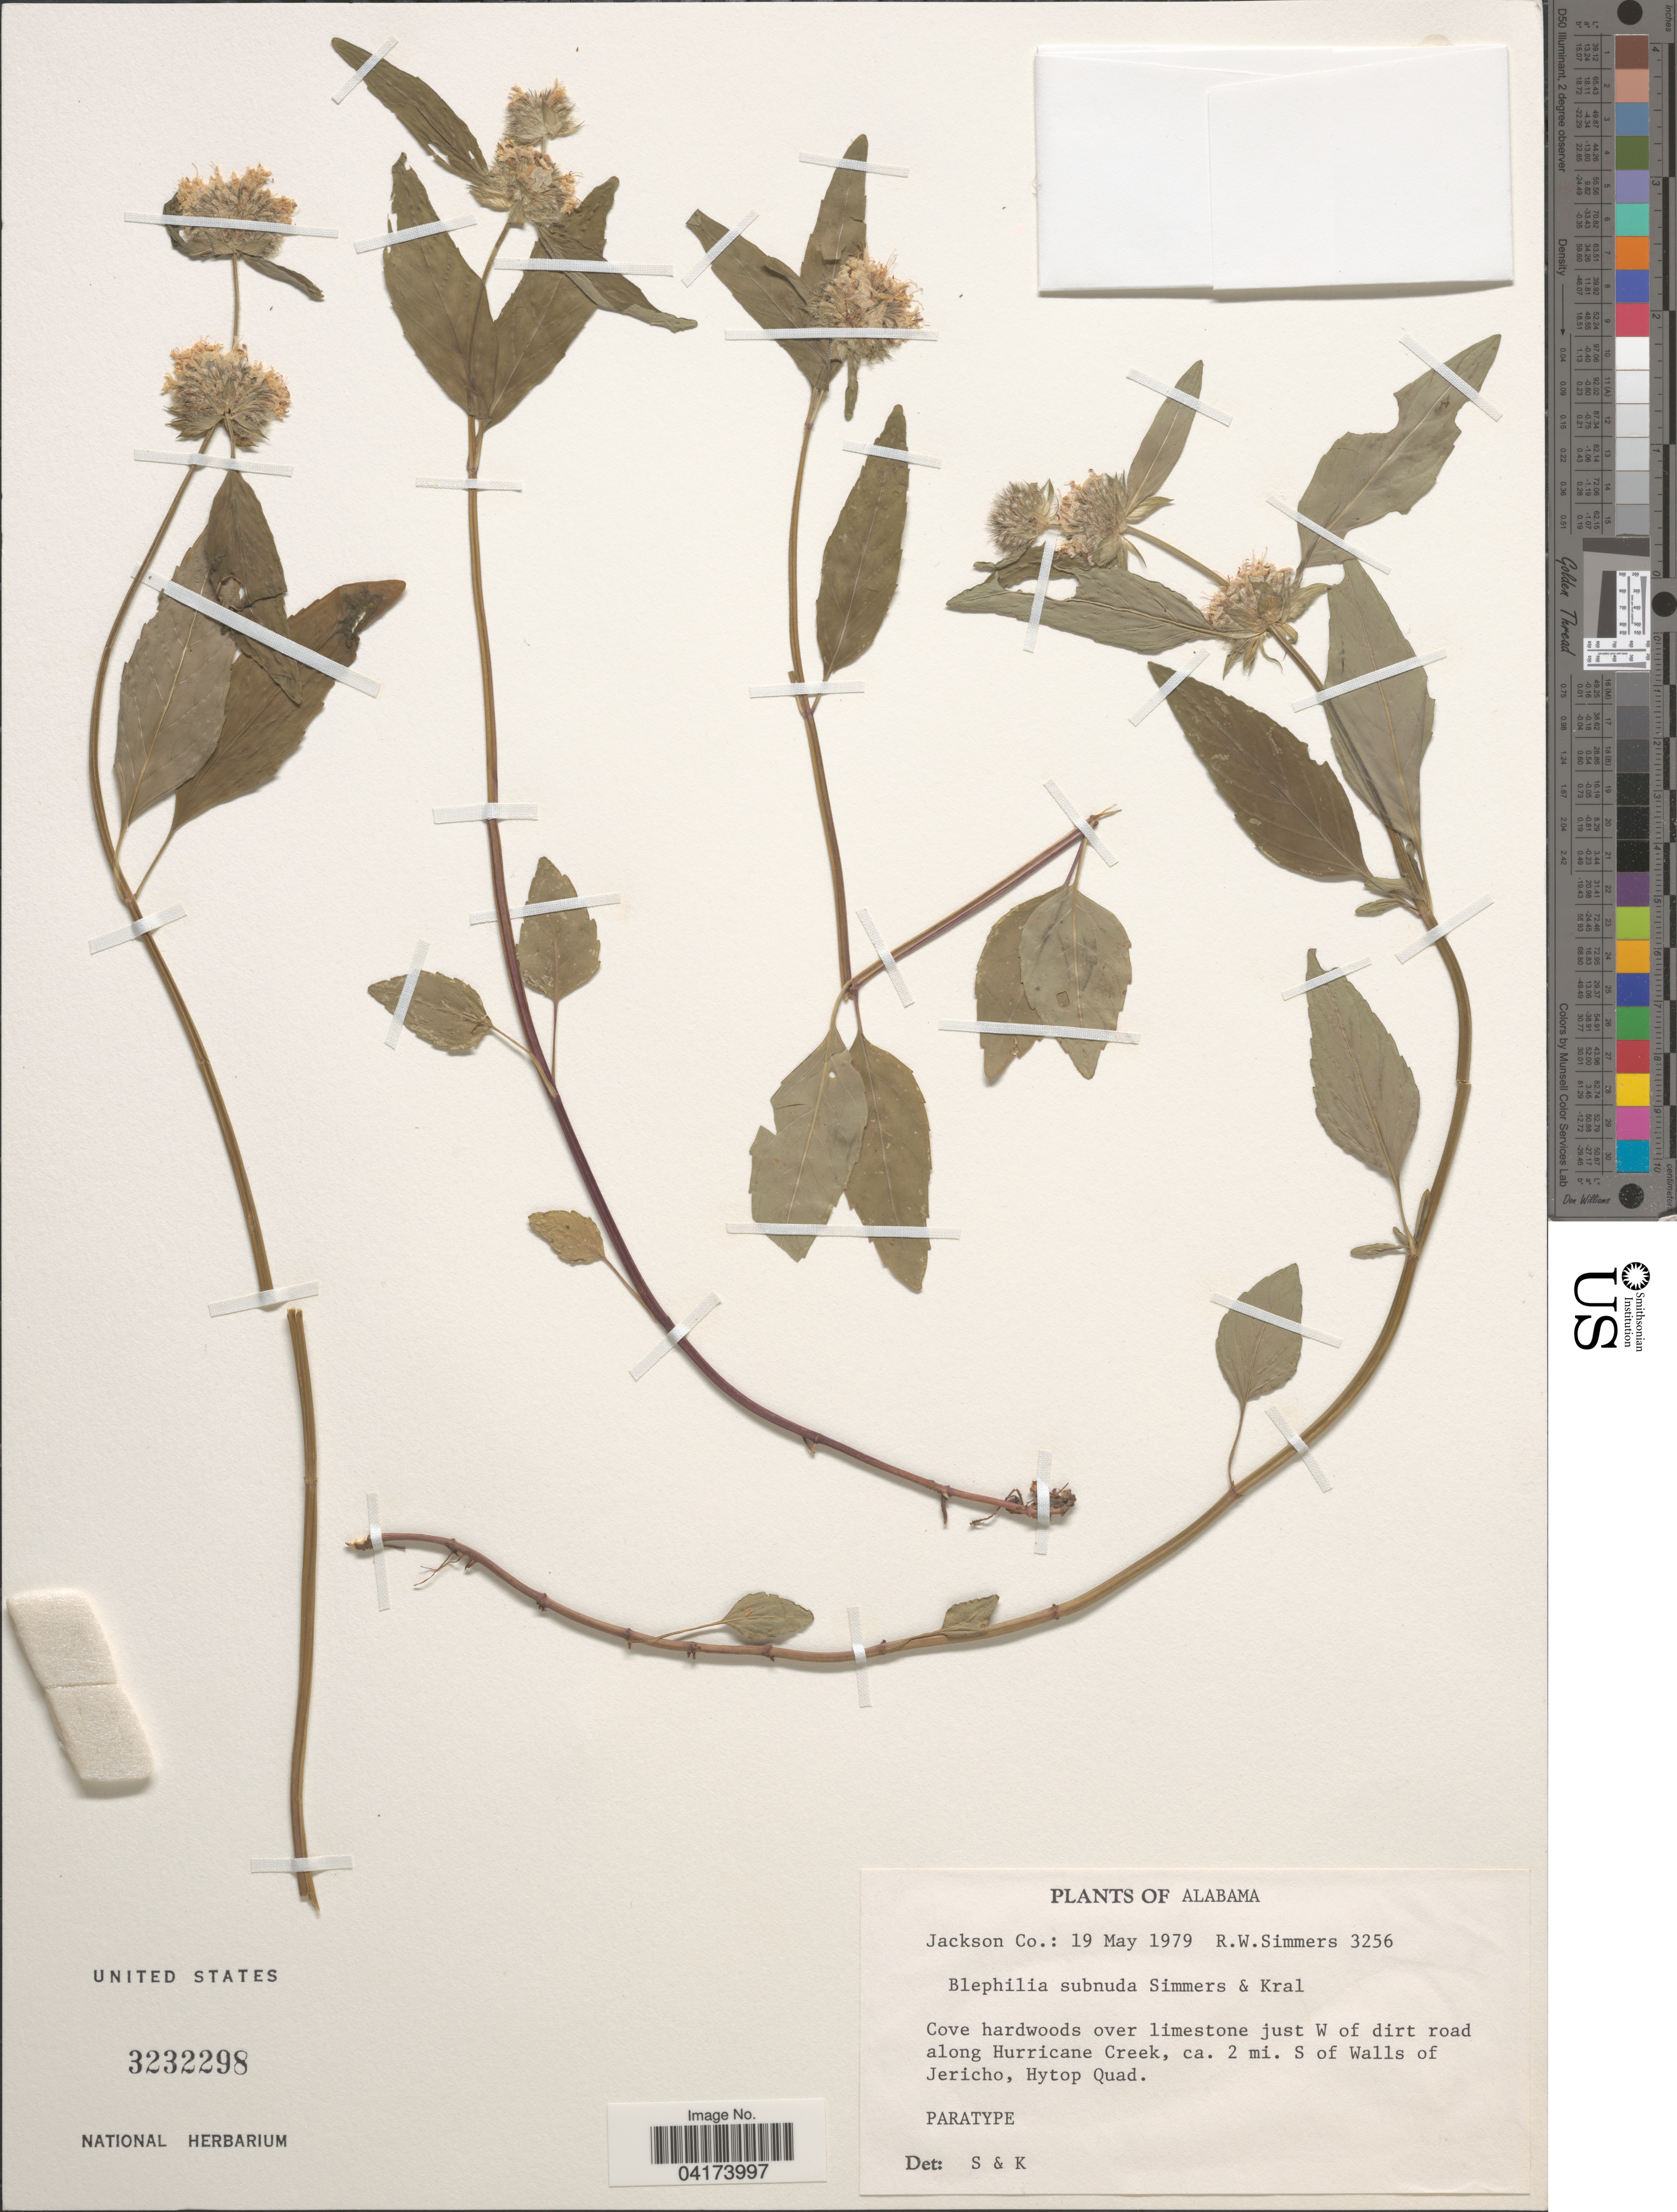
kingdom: Plantae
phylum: Tracheophyta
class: Magnoliopsida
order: Lamiales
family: Lamiaceae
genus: Blephilia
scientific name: Blephilia subnuda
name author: Simmers & Kral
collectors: R. Simmers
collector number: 3256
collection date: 1979-05-19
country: United States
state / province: Alabama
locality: Jackson Co. Cove hardwoods over limestone just W of dirt road along Hurricane Creek, ca. 2 mi. S of Walls of Jericho, Hytop Quad.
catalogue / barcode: US 3232298